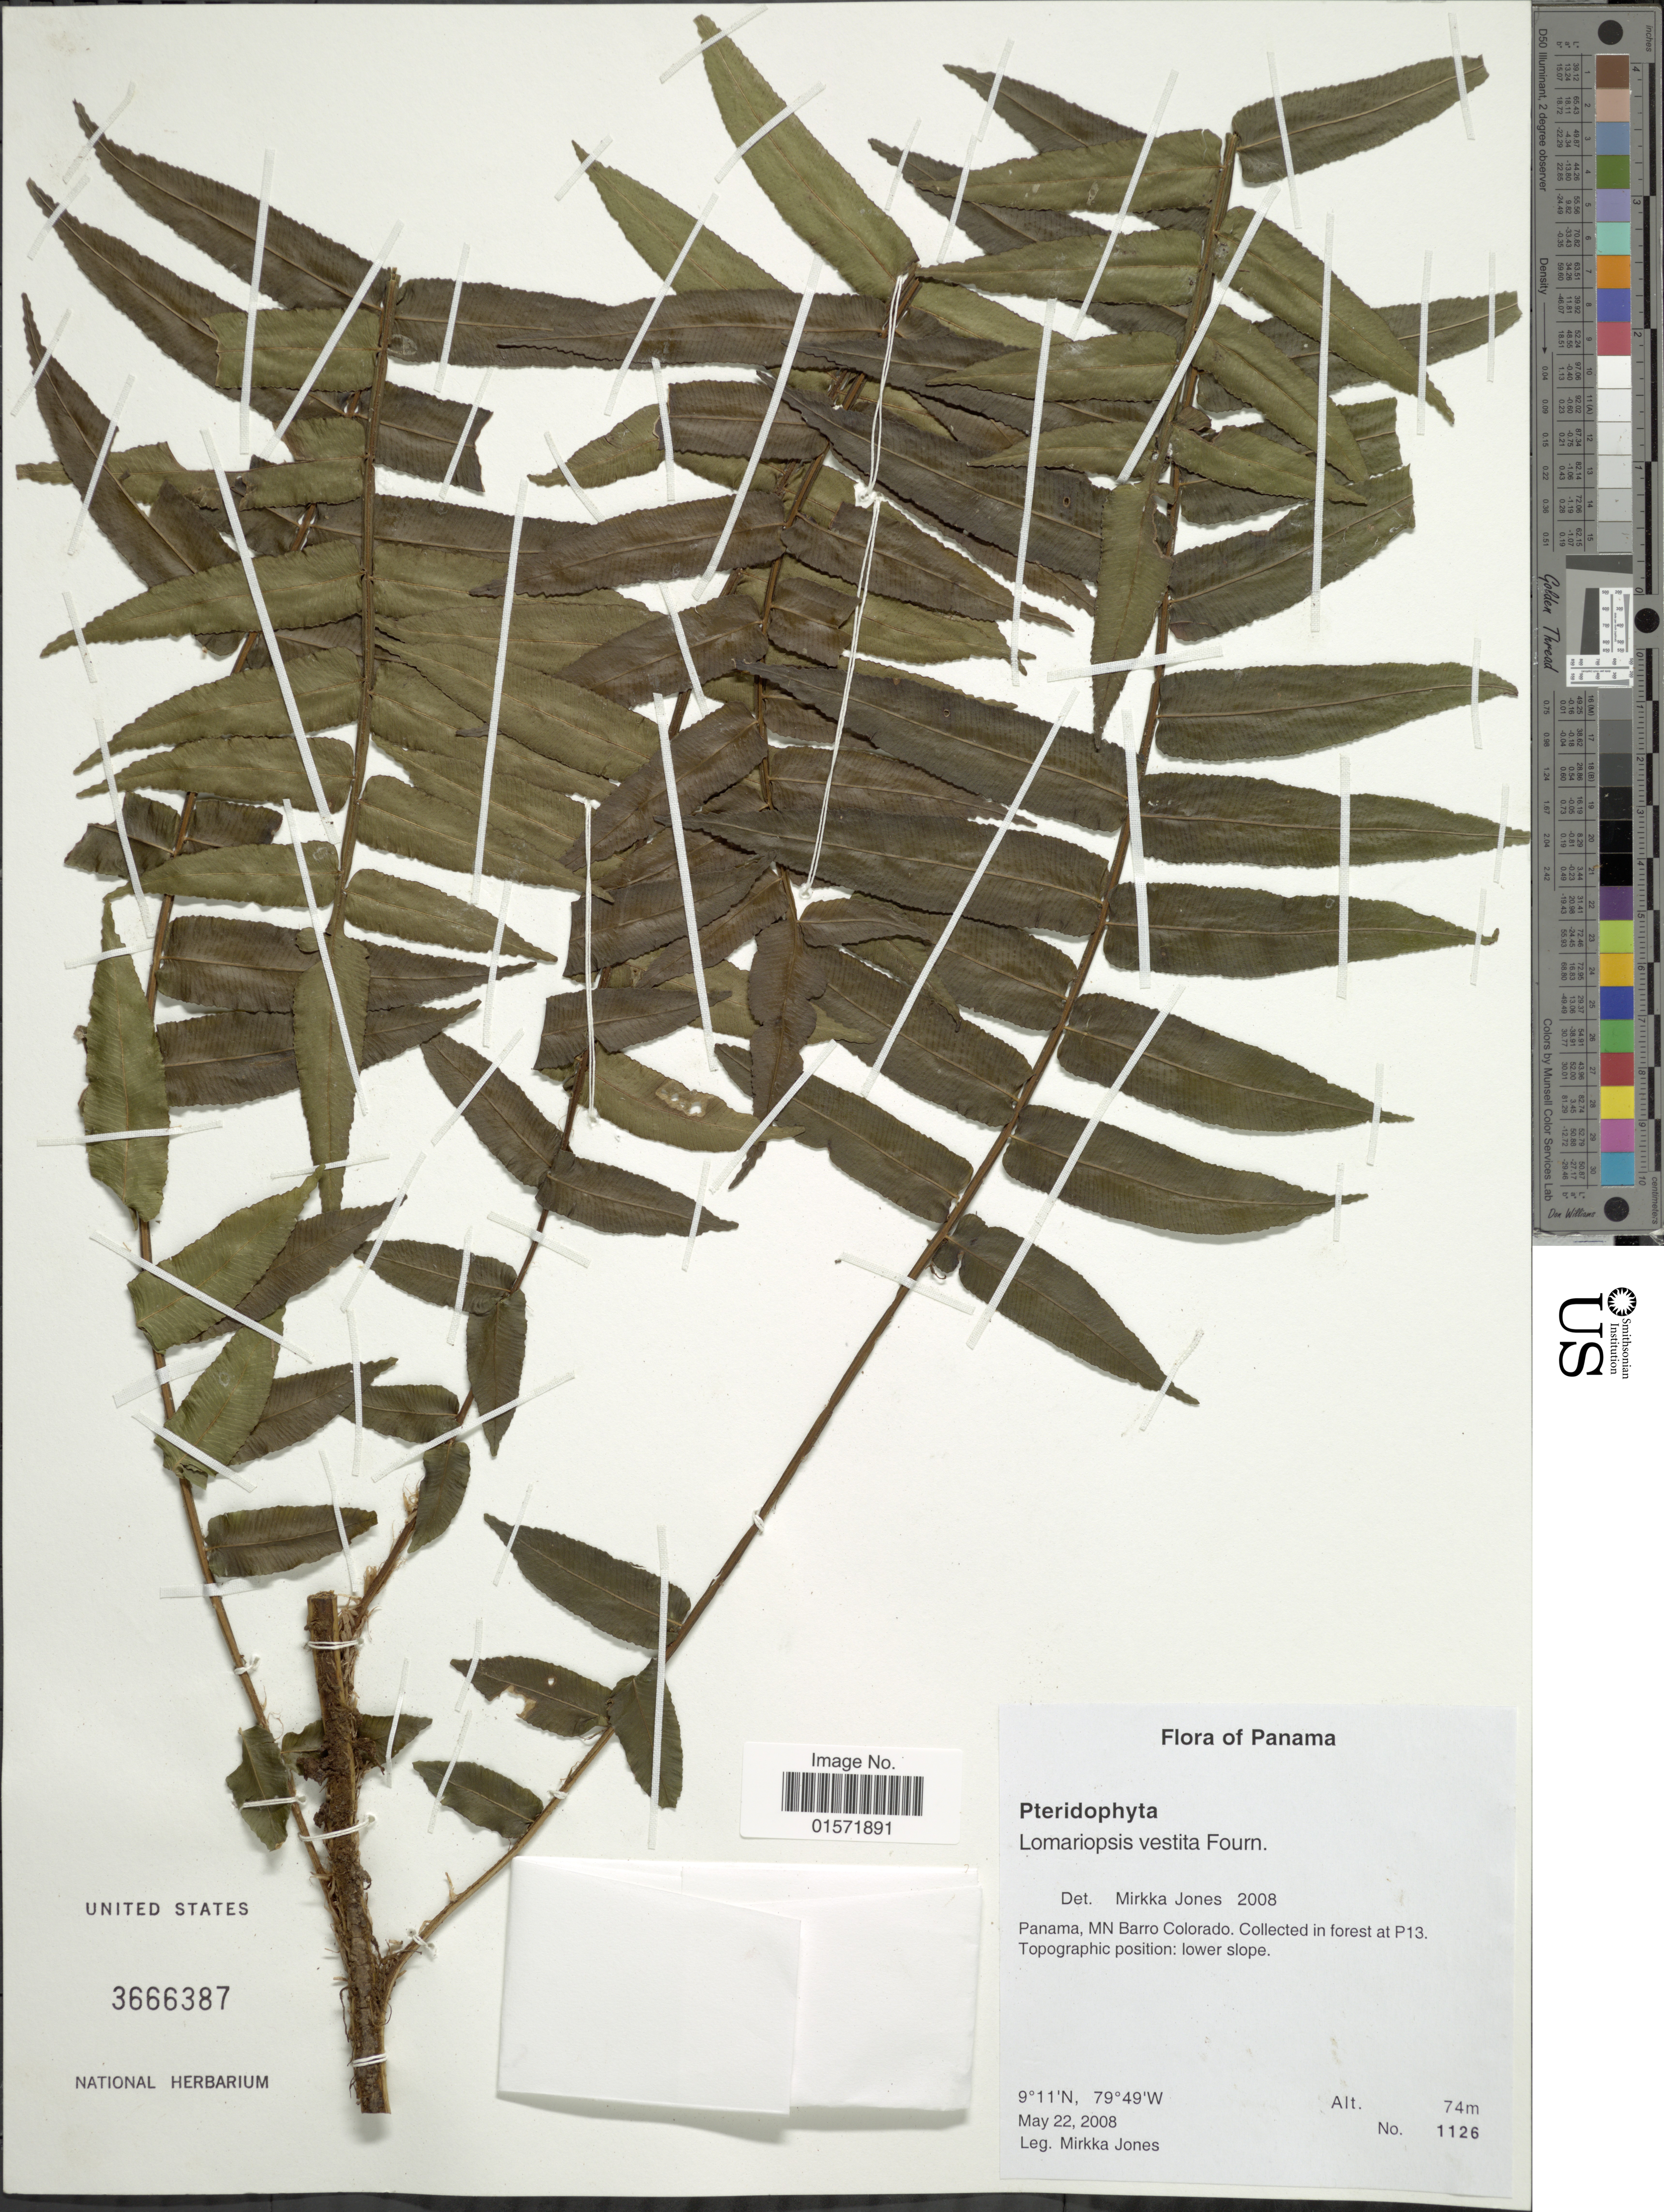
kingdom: Plantae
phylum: Tracheophyta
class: Polypodiopsida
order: Polypodiales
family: Lomariopsidaceae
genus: Lomariopsis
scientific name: Lomariopsis vestita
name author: E. Fourn.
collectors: M. Jones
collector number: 1126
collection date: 2008-05-22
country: Panama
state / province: Panamá Oeste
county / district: Canal Zone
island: Barro Colorado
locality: MN Barro Colorado, collected in forest at P13. Topographic position: lower slope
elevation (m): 74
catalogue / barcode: US 3666387